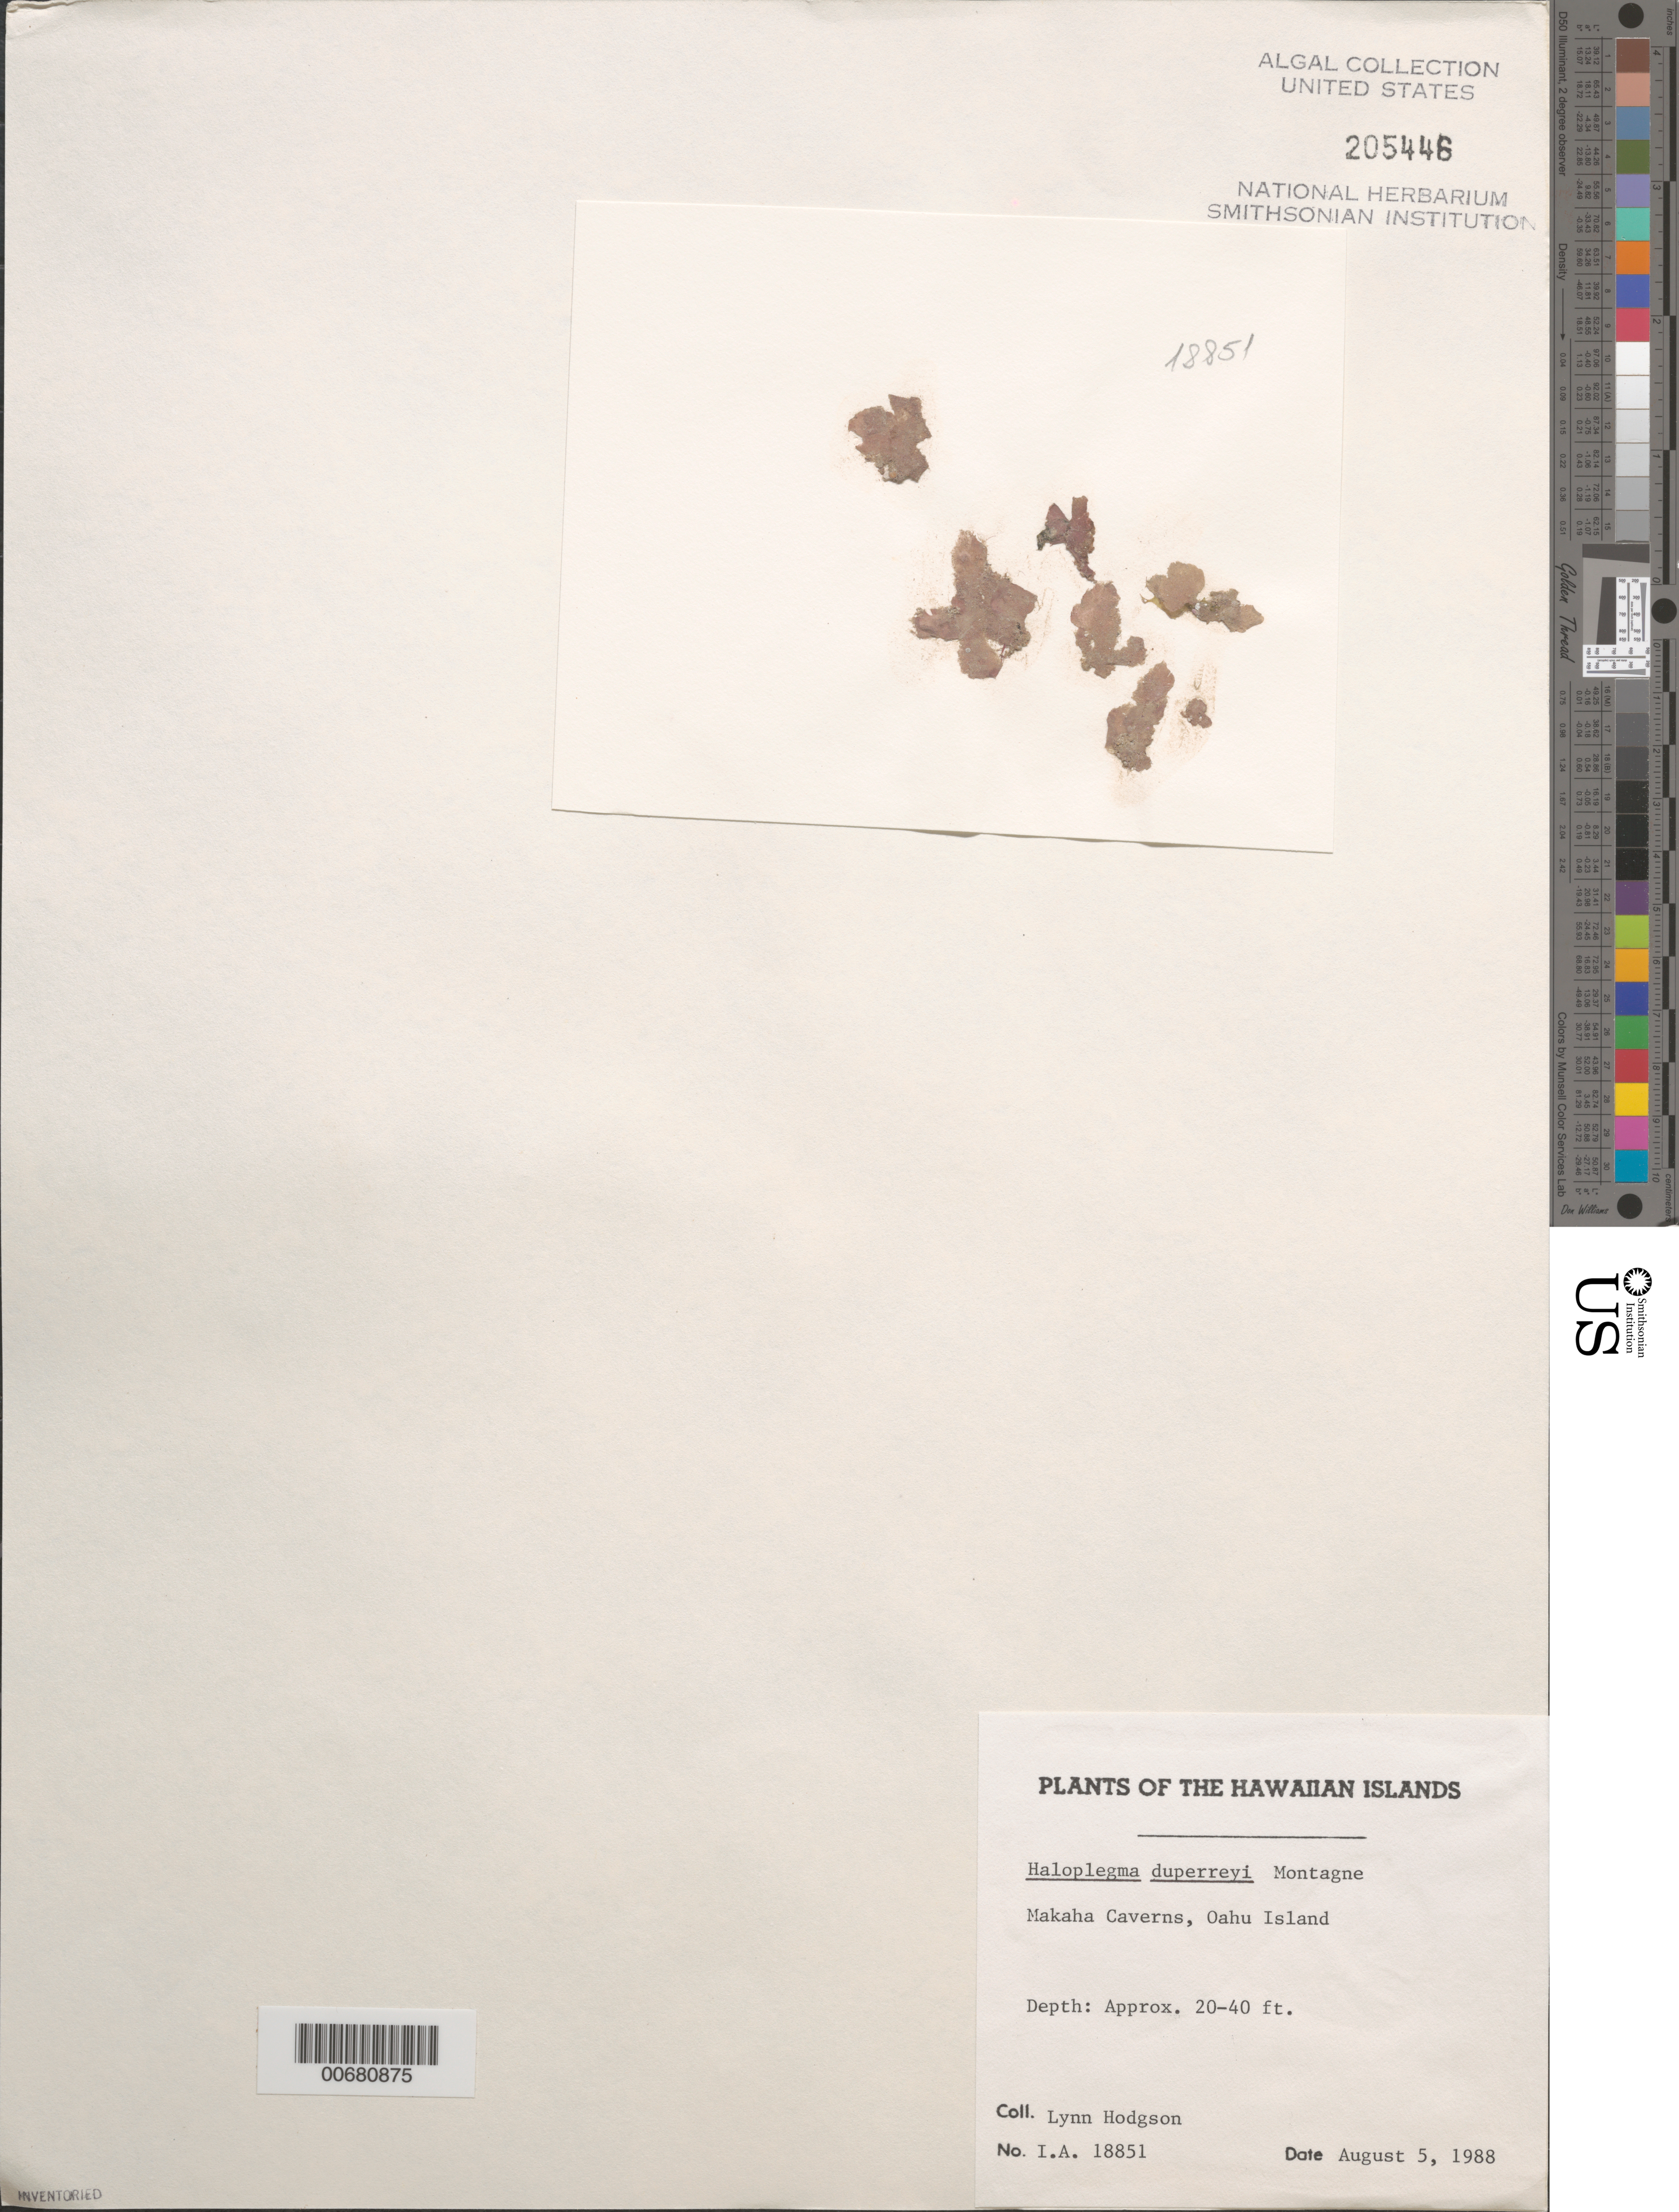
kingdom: Plantae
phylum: Rhodophyta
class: Florideophyceae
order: Ceramiales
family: Wrangeliaceae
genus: Haloplegma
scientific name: Haloplegma duperreyi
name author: Mont.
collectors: L. M. Hodgson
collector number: IAA 18851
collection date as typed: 05 Aug 1988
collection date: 1988-08-05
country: United States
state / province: Hawaii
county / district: Honolulu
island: Oahu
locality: Makaha Caverns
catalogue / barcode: US 205446